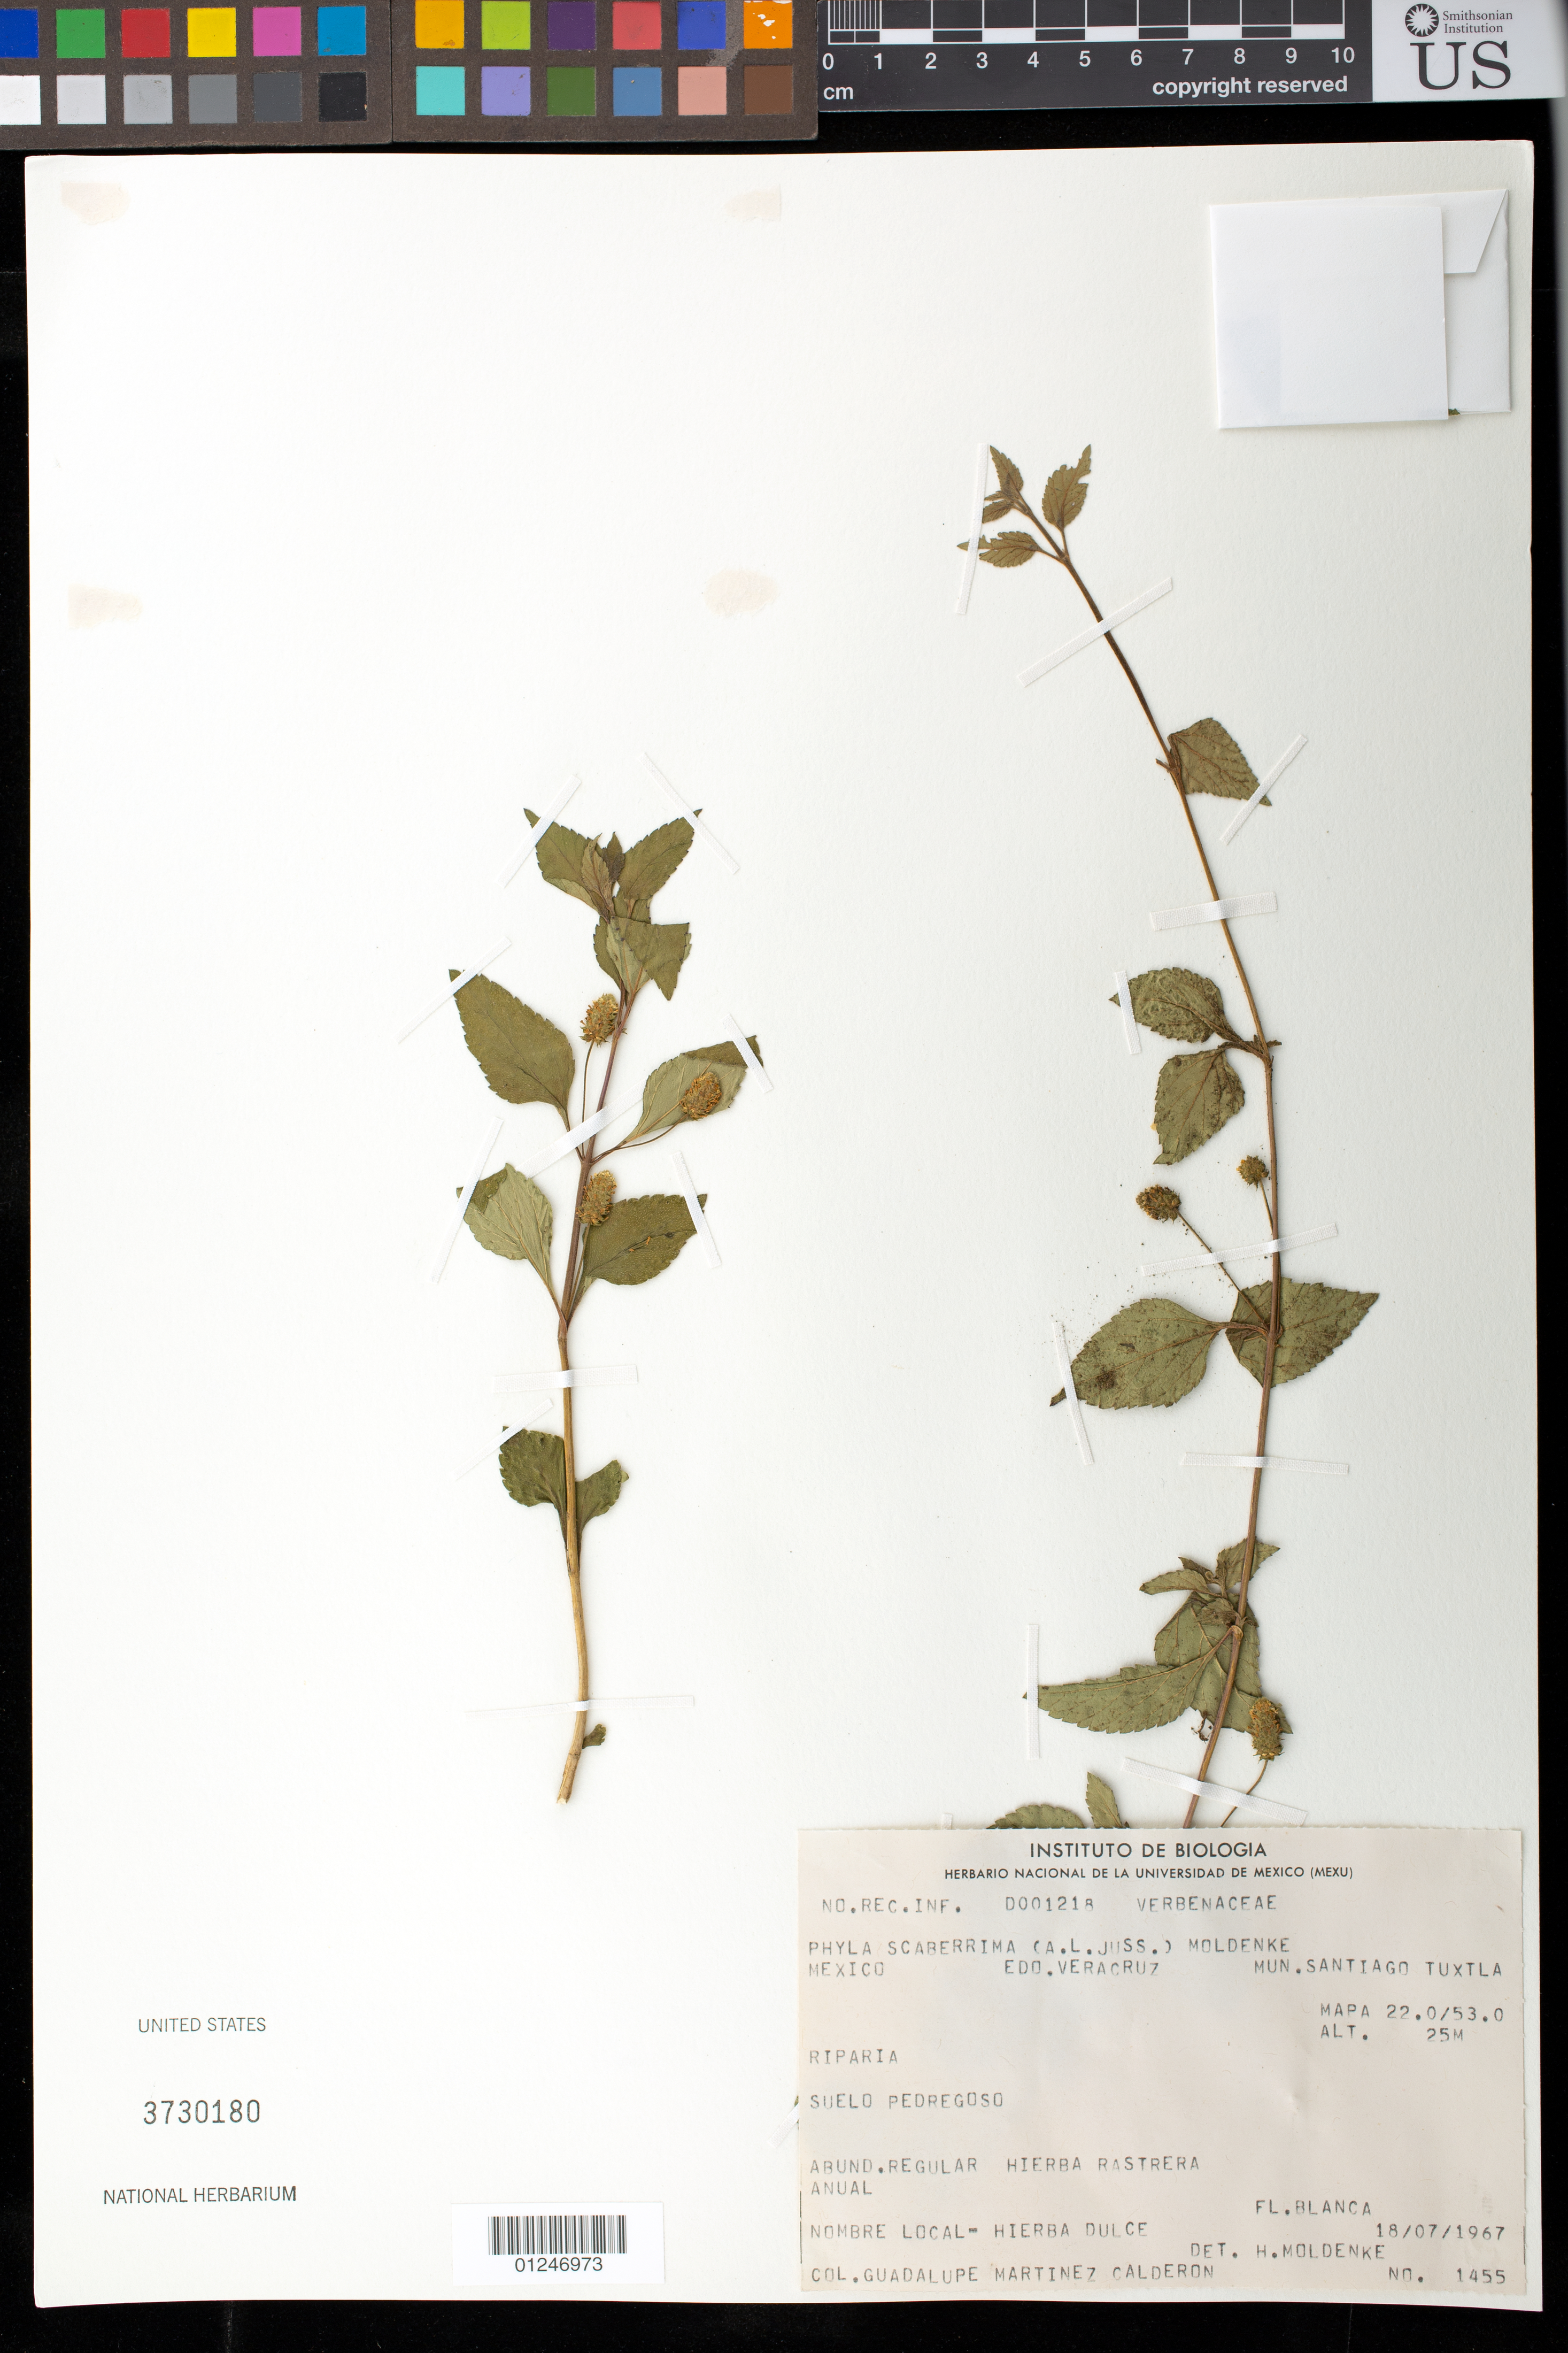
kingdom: Plantae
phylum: Tracheophyta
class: Magnoliopsida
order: Lamiales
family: Verbenaceae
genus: Lippia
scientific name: Lippia dulcis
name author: Trevis.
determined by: Strong, Mark T., (BOT), Smithsonian Institution - National Museum of Natural History (UNITED STATES)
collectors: G. Martínez Calderón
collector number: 1455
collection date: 1967-07-18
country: Mexico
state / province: Veracruz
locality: MUN. SANTIAGO TUXTLA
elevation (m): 25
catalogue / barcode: US 3730180